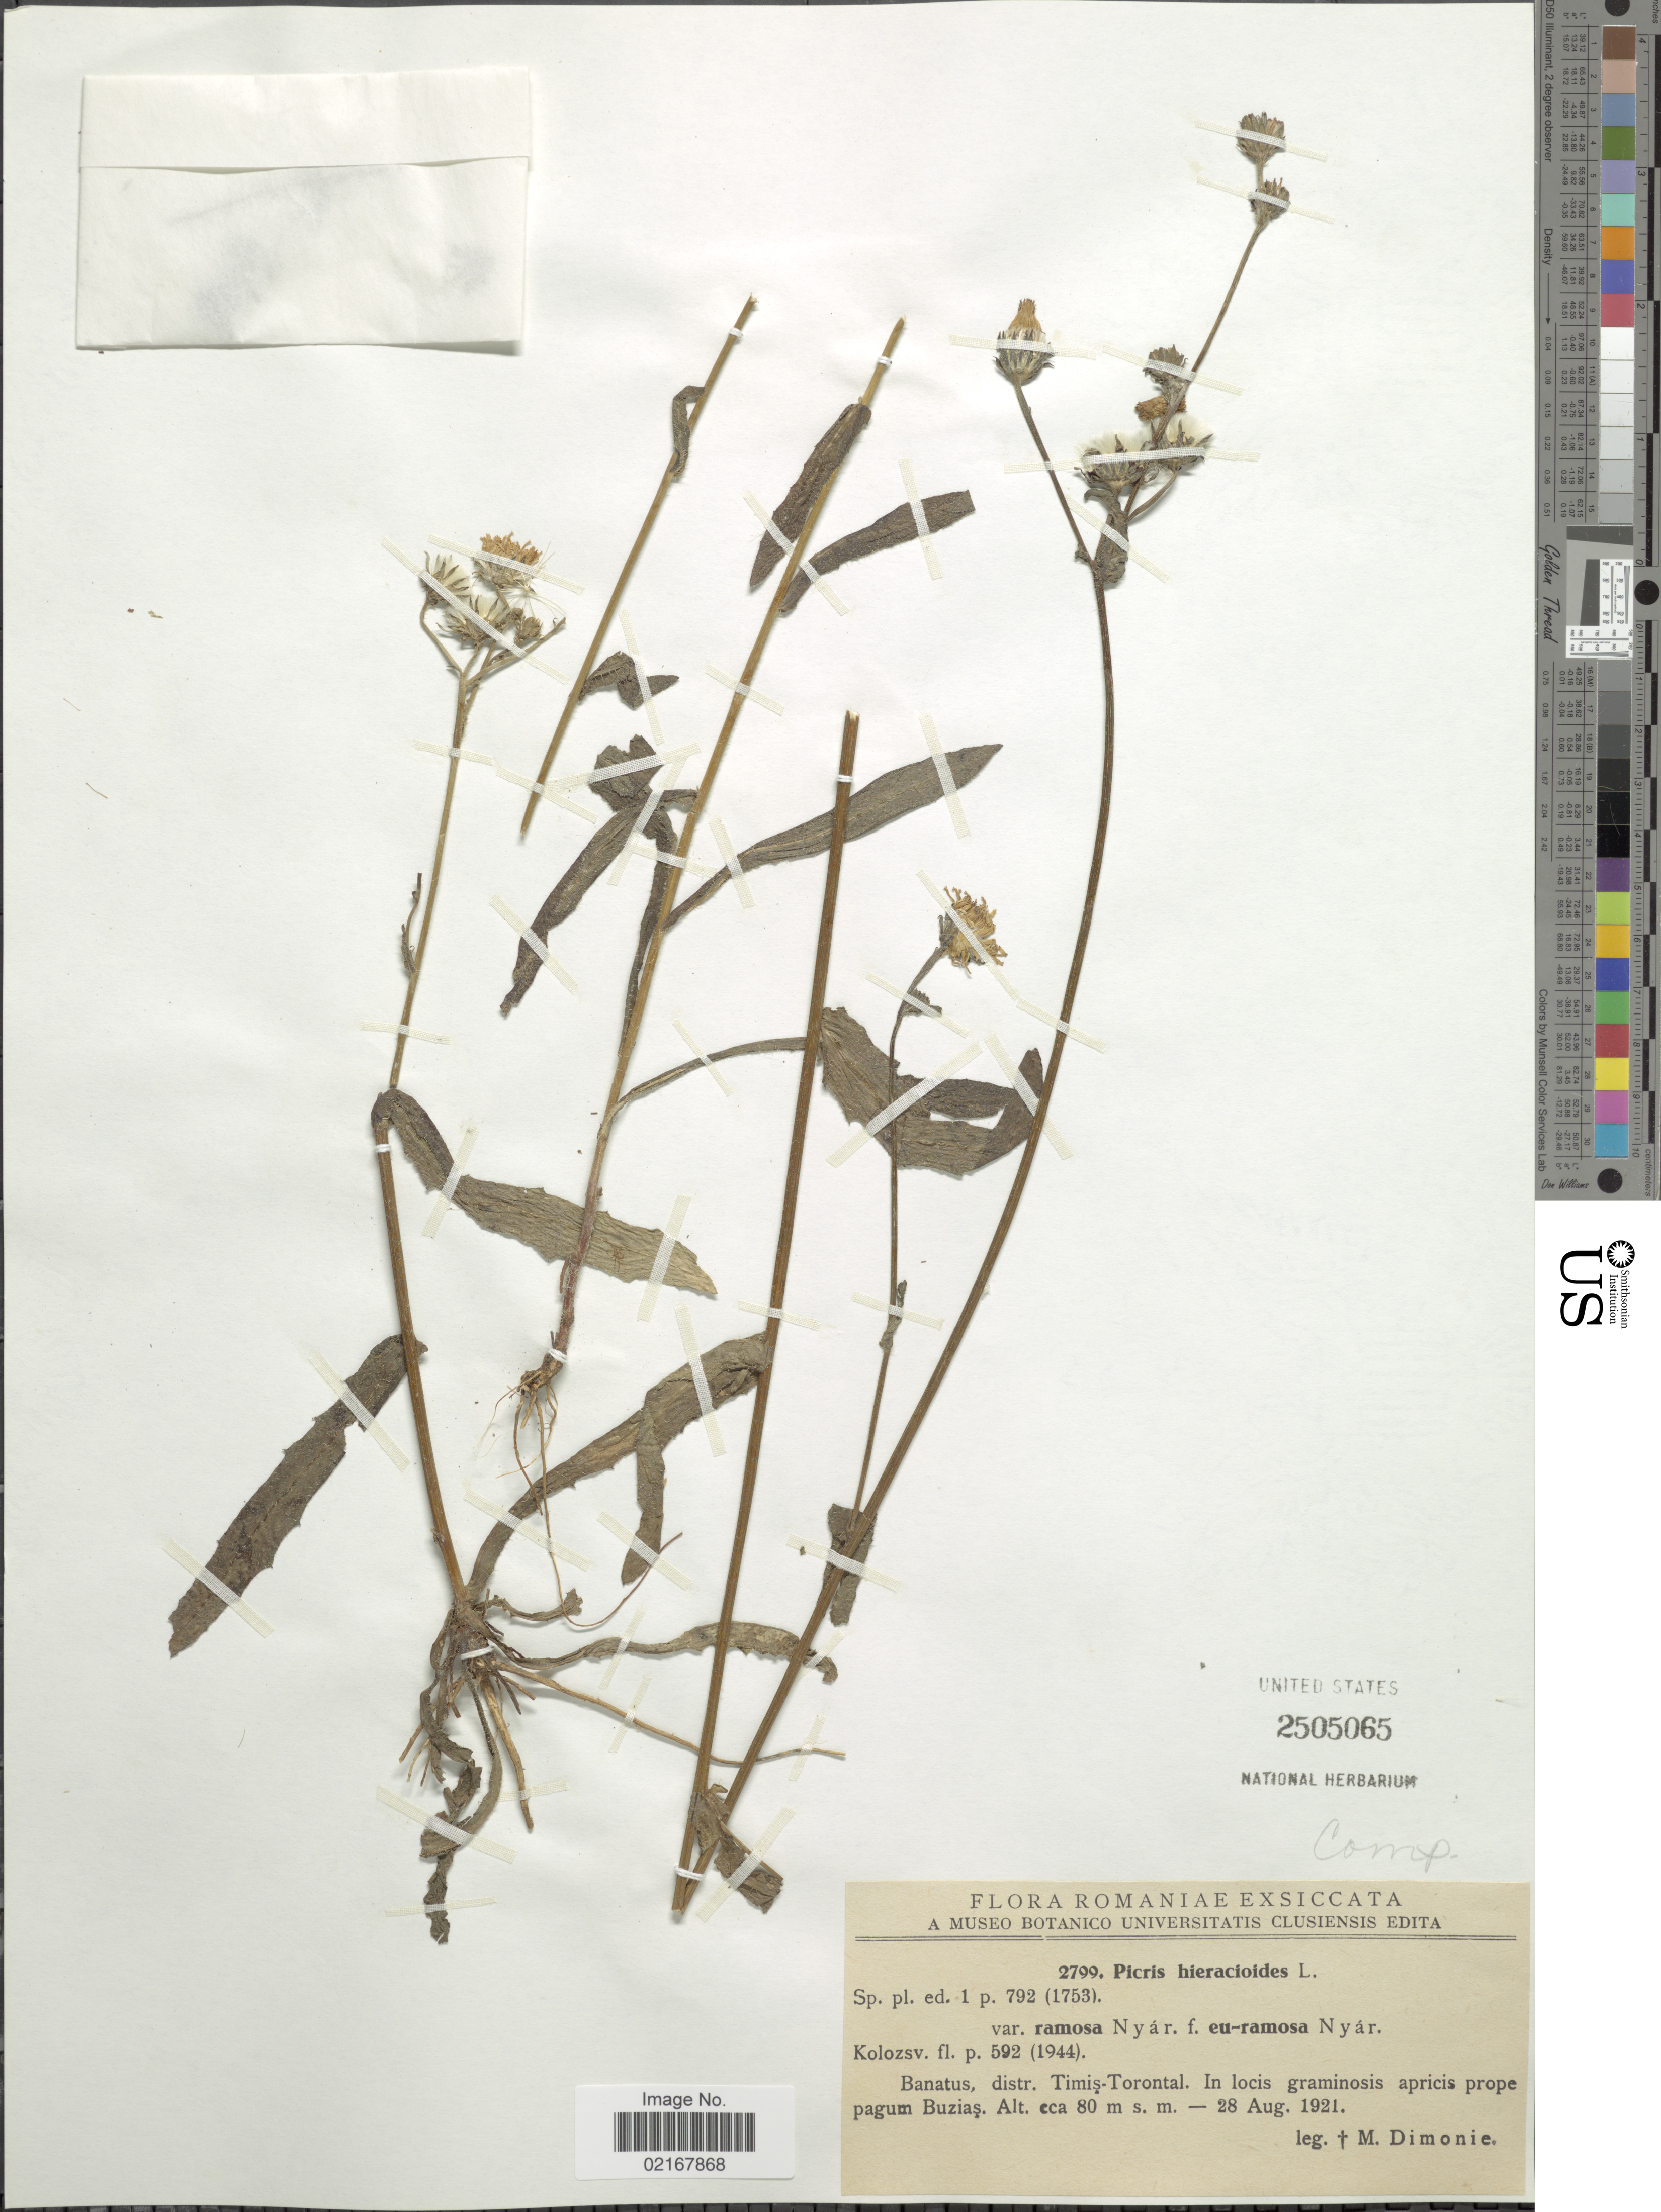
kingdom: Plantae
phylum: Tracheophyta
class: Magnoliopsida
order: Asterales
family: Asteraceae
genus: Picris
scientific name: Picris hieracioides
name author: L.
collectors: -. Dimonie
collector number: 2799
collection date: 1921-08-28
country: Romania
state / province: Timis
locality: Banatus, distr. Timis-Torontal, prope pagum Buzias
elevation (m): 80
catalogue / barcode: US 2505065